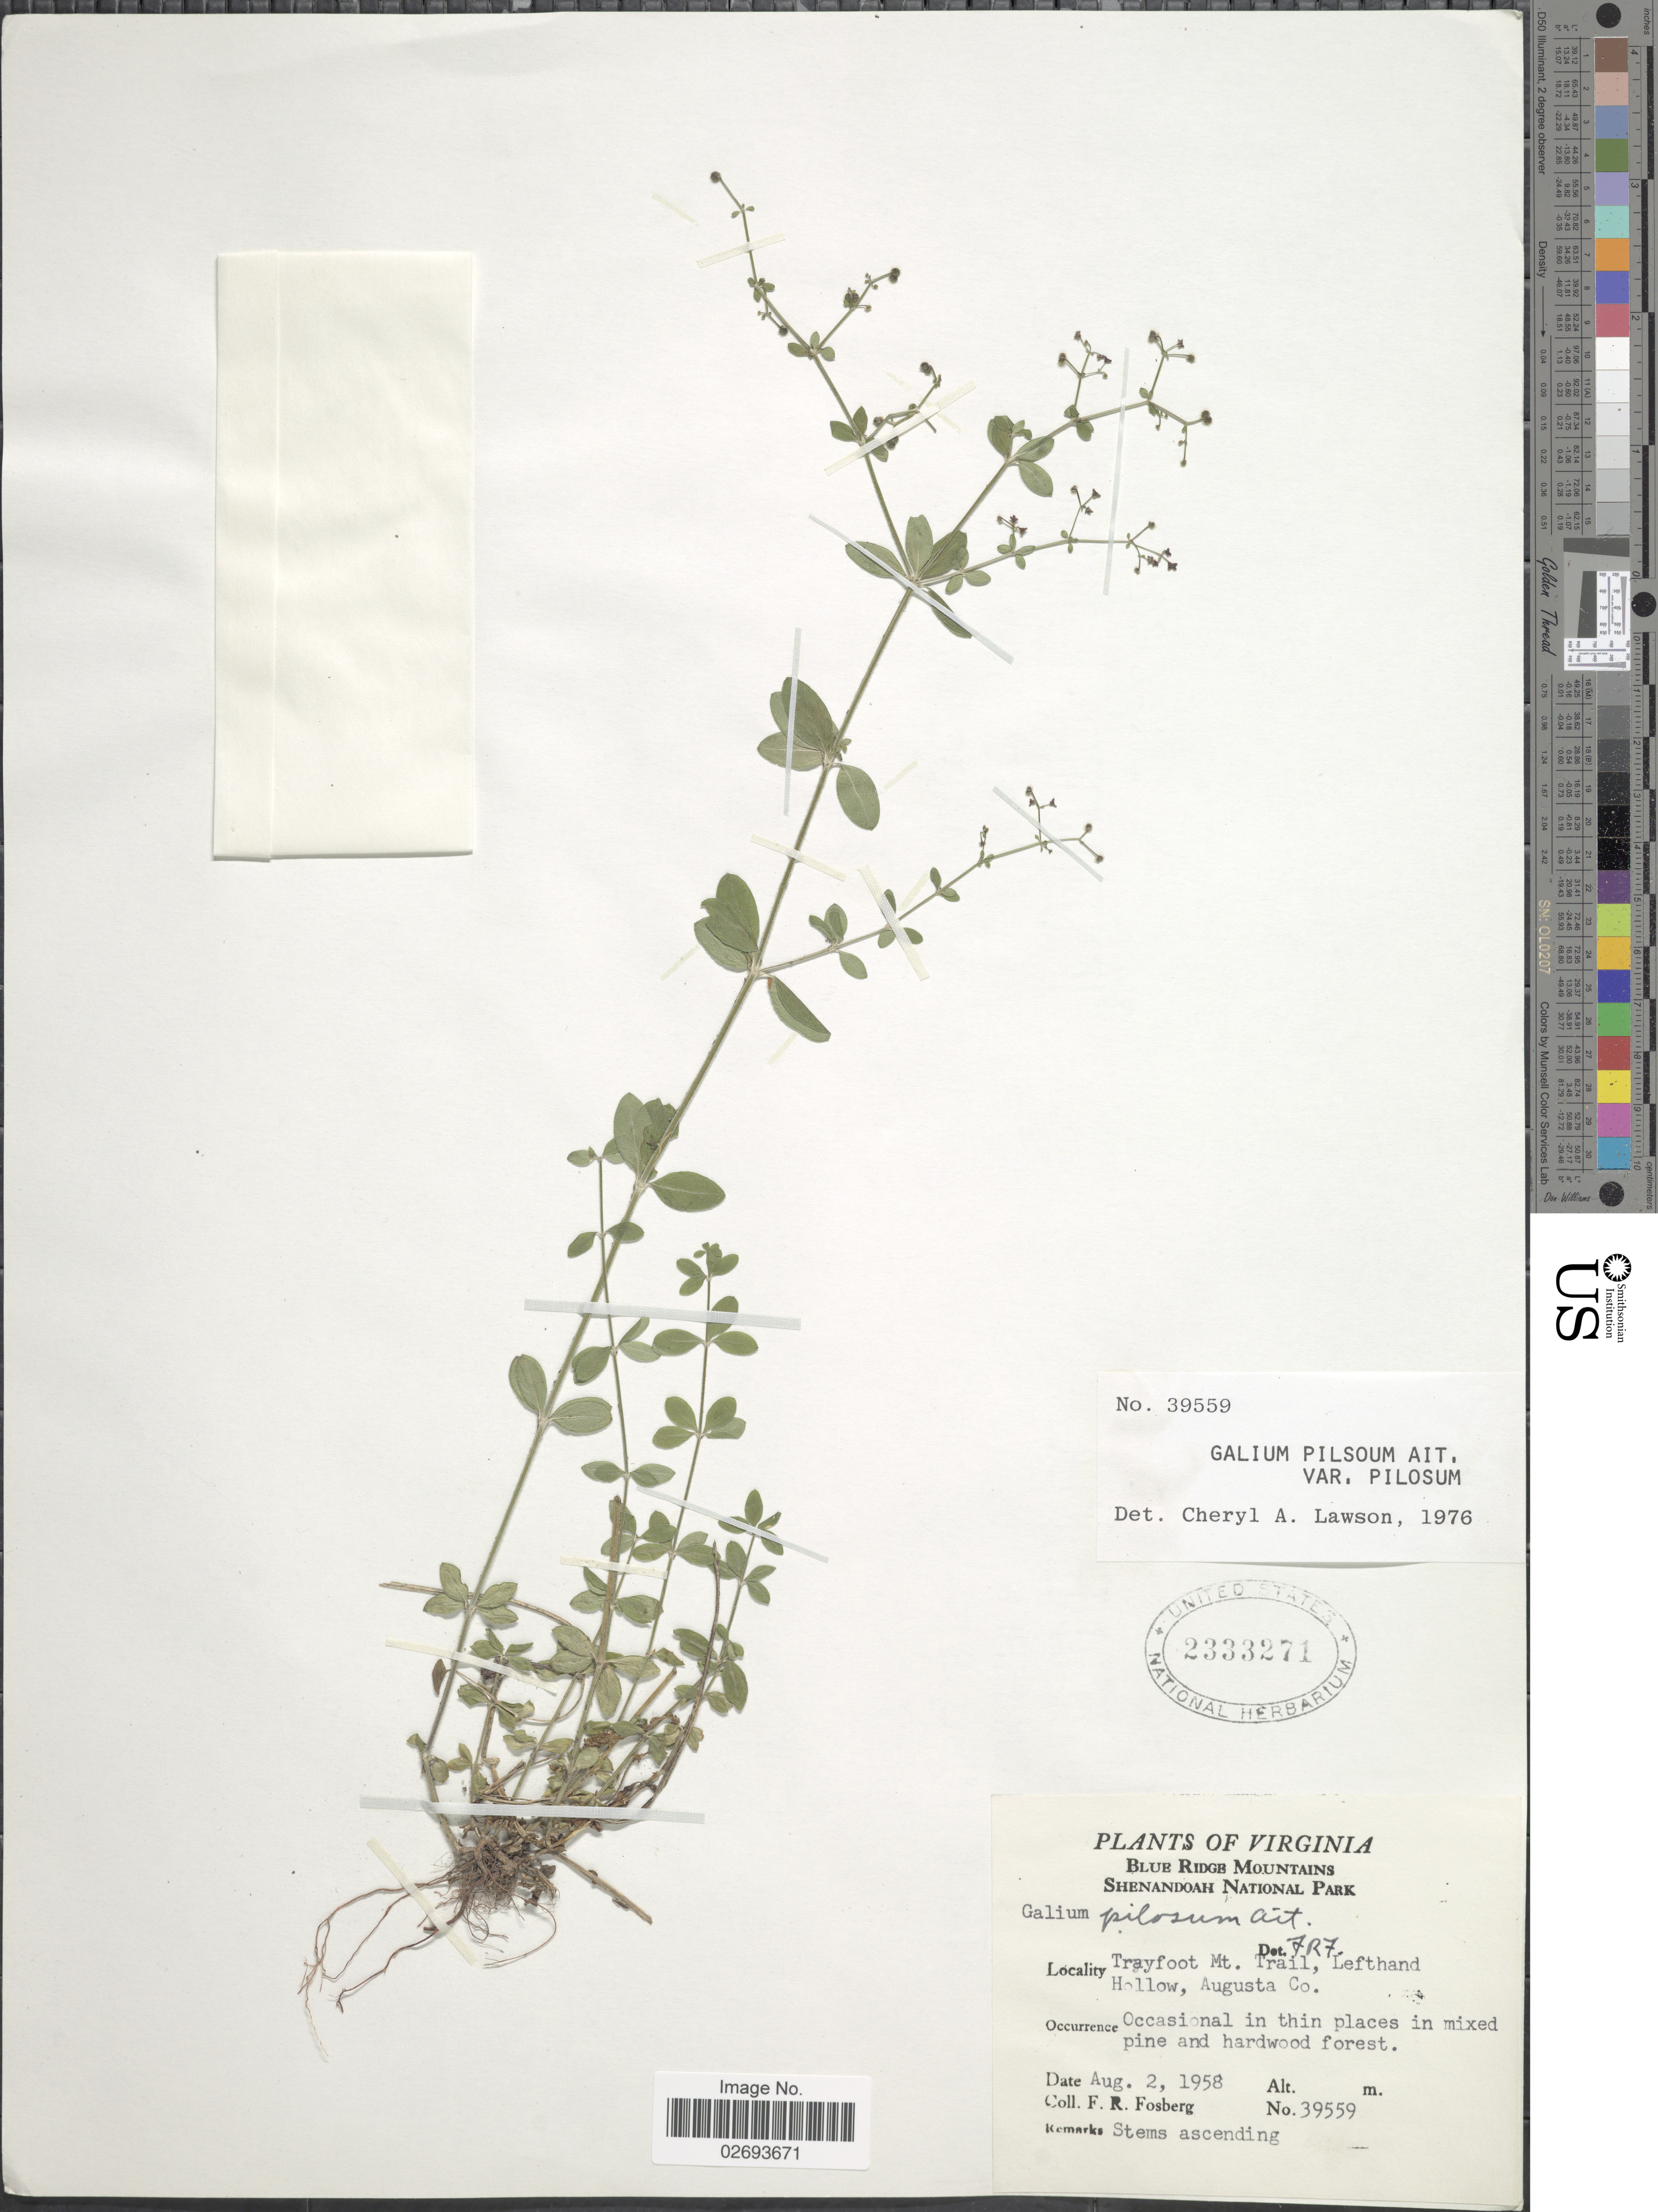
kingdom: Plantae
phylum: Tracheophyta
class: Magnoliopsida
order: Gentianales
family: Rubiaceae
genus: Galium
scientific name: Galium pilosum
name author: Aiton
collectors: F. R. Fosberg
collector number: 39559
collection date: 1958-08-02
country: United States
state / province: Virginia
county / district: Augusta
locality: Blue Ridge Mountains, Shenandoah National Park, Trayfoot Mt. Trail, Lefthand Hollow, Augusta Co.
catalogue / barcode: US 2333271